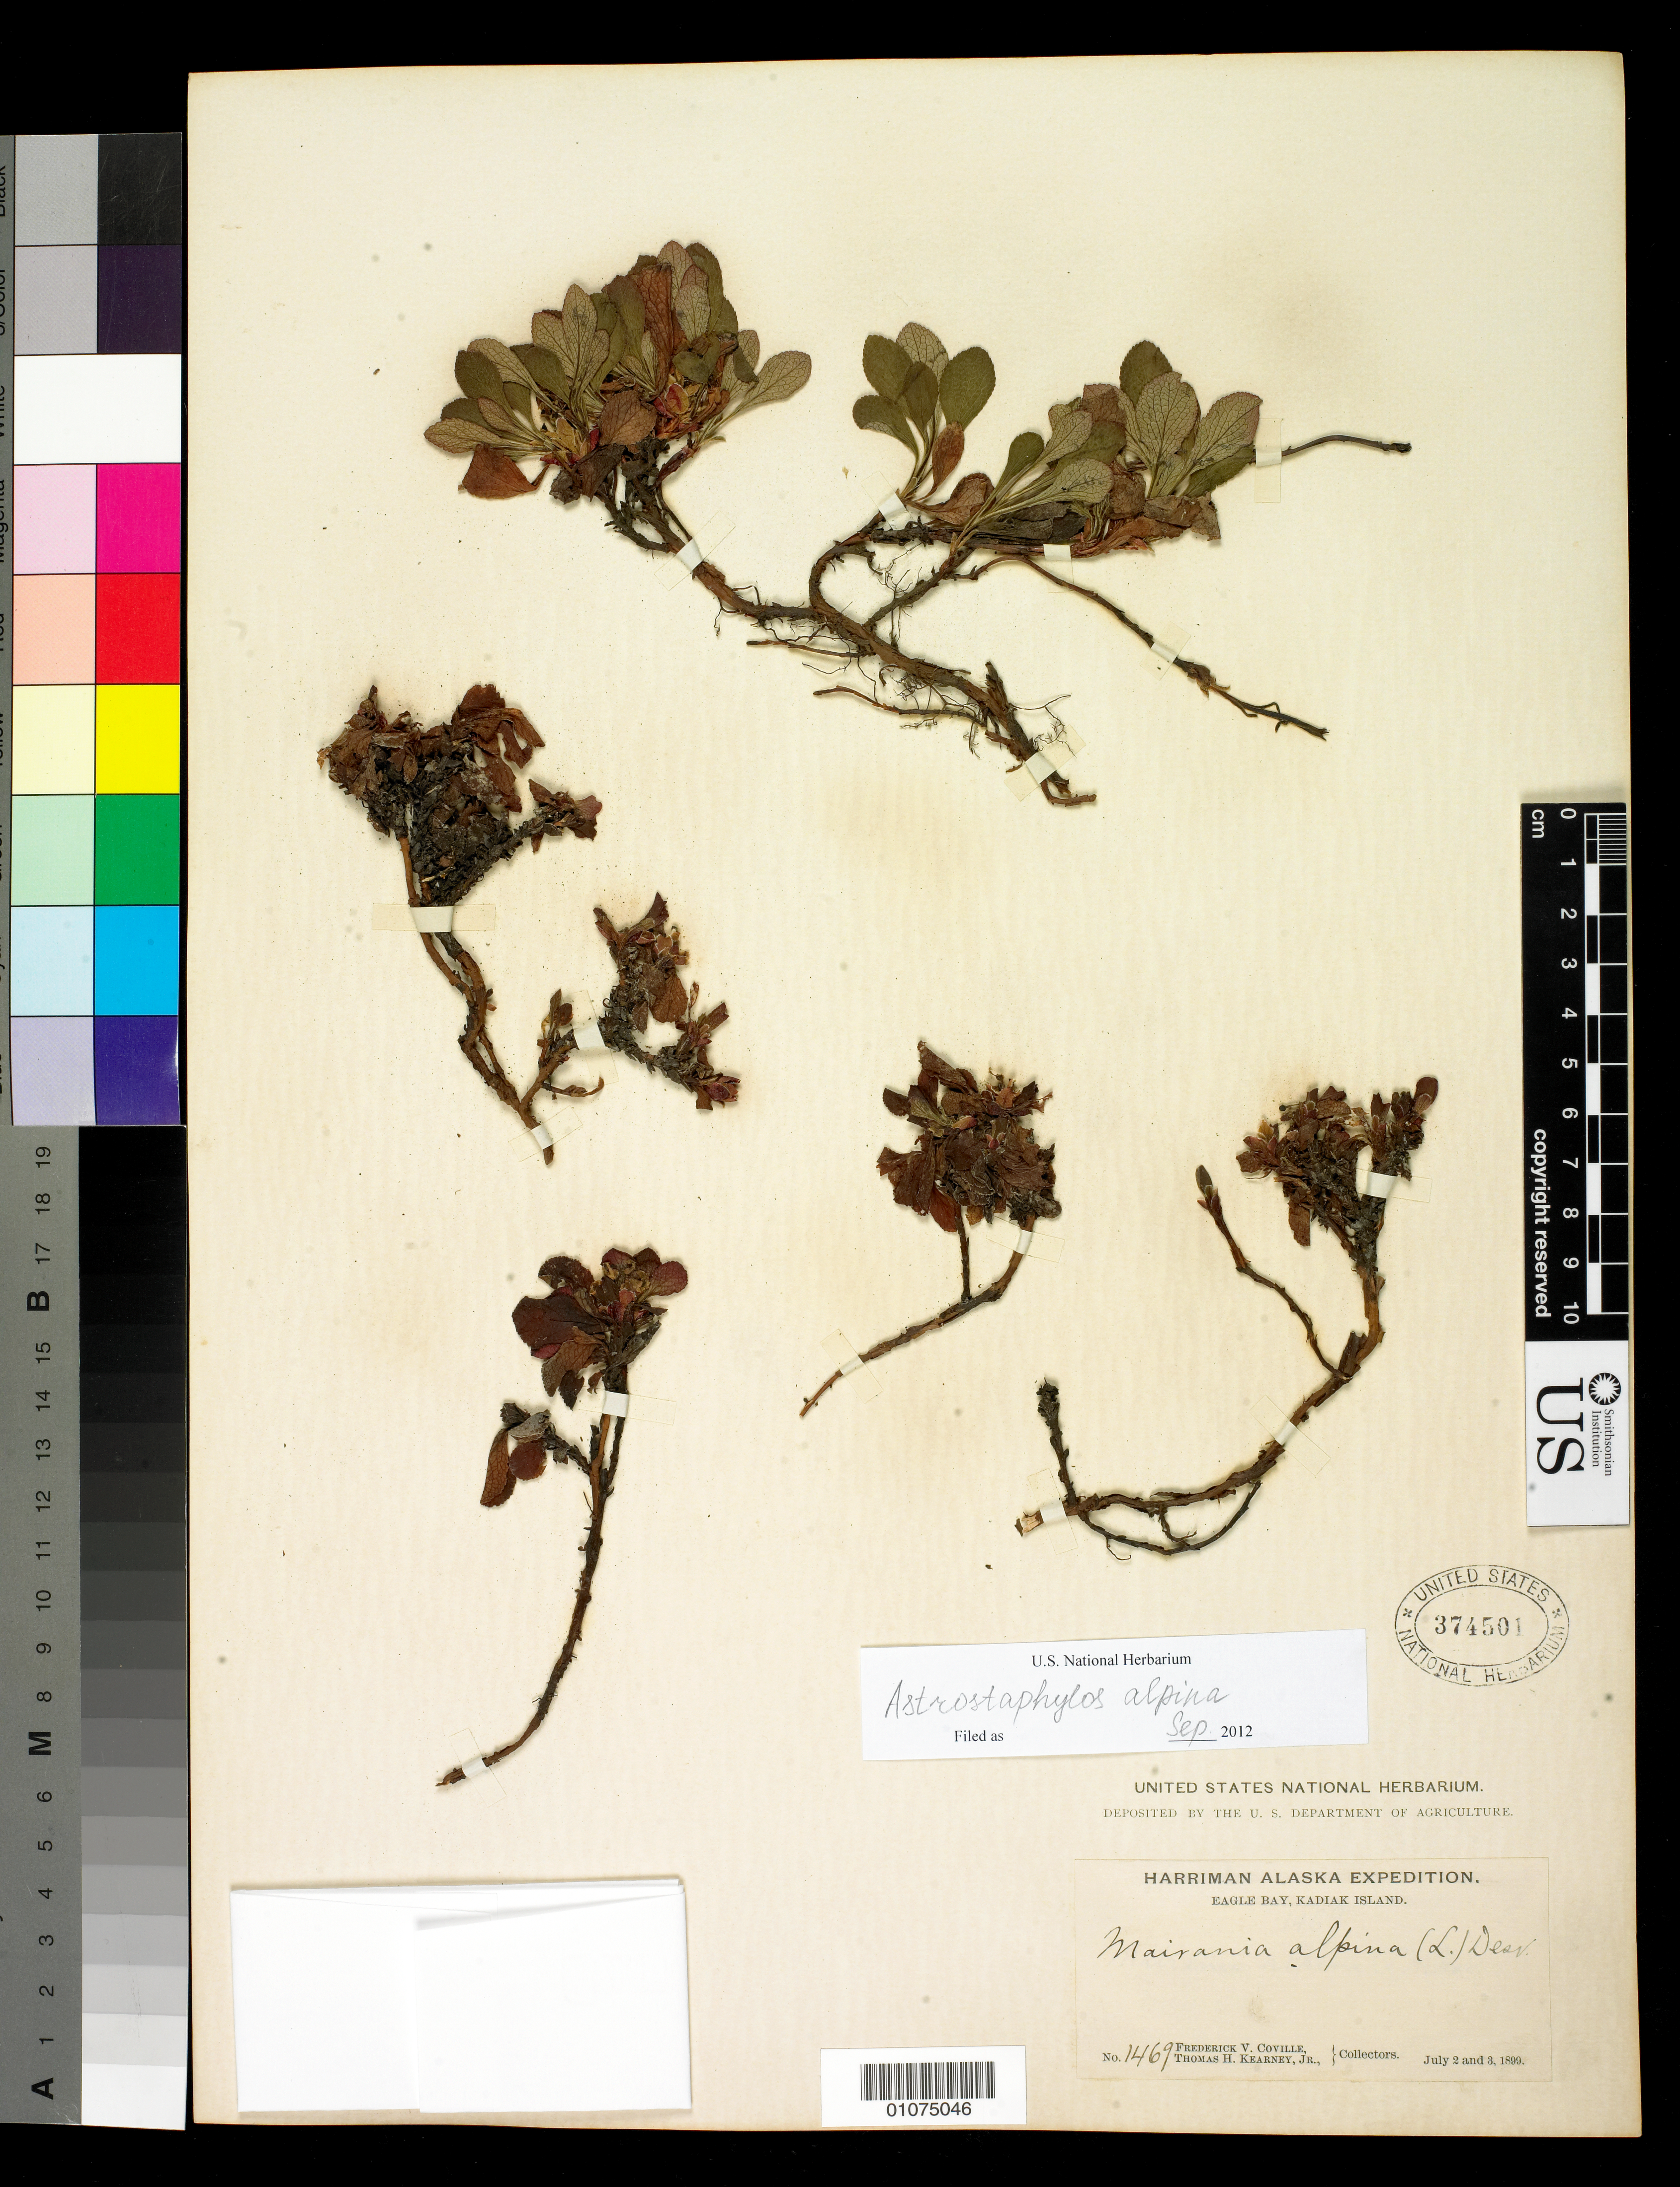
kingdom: Plantae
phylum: Tracheophyta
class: Magnoliopsida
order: Ericales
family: Ericaceae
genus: Arctostaphylos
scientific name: Arctostaphylos alpina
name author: (L.) Spreng.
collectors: F. V. Coville & T. H. Kearney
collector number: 1469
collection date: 1899-07-02,1899-07-03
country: United States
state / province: Alaska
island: Kodiak Island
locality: Eagle Bay, Kodiak Island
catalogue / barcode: US 374501